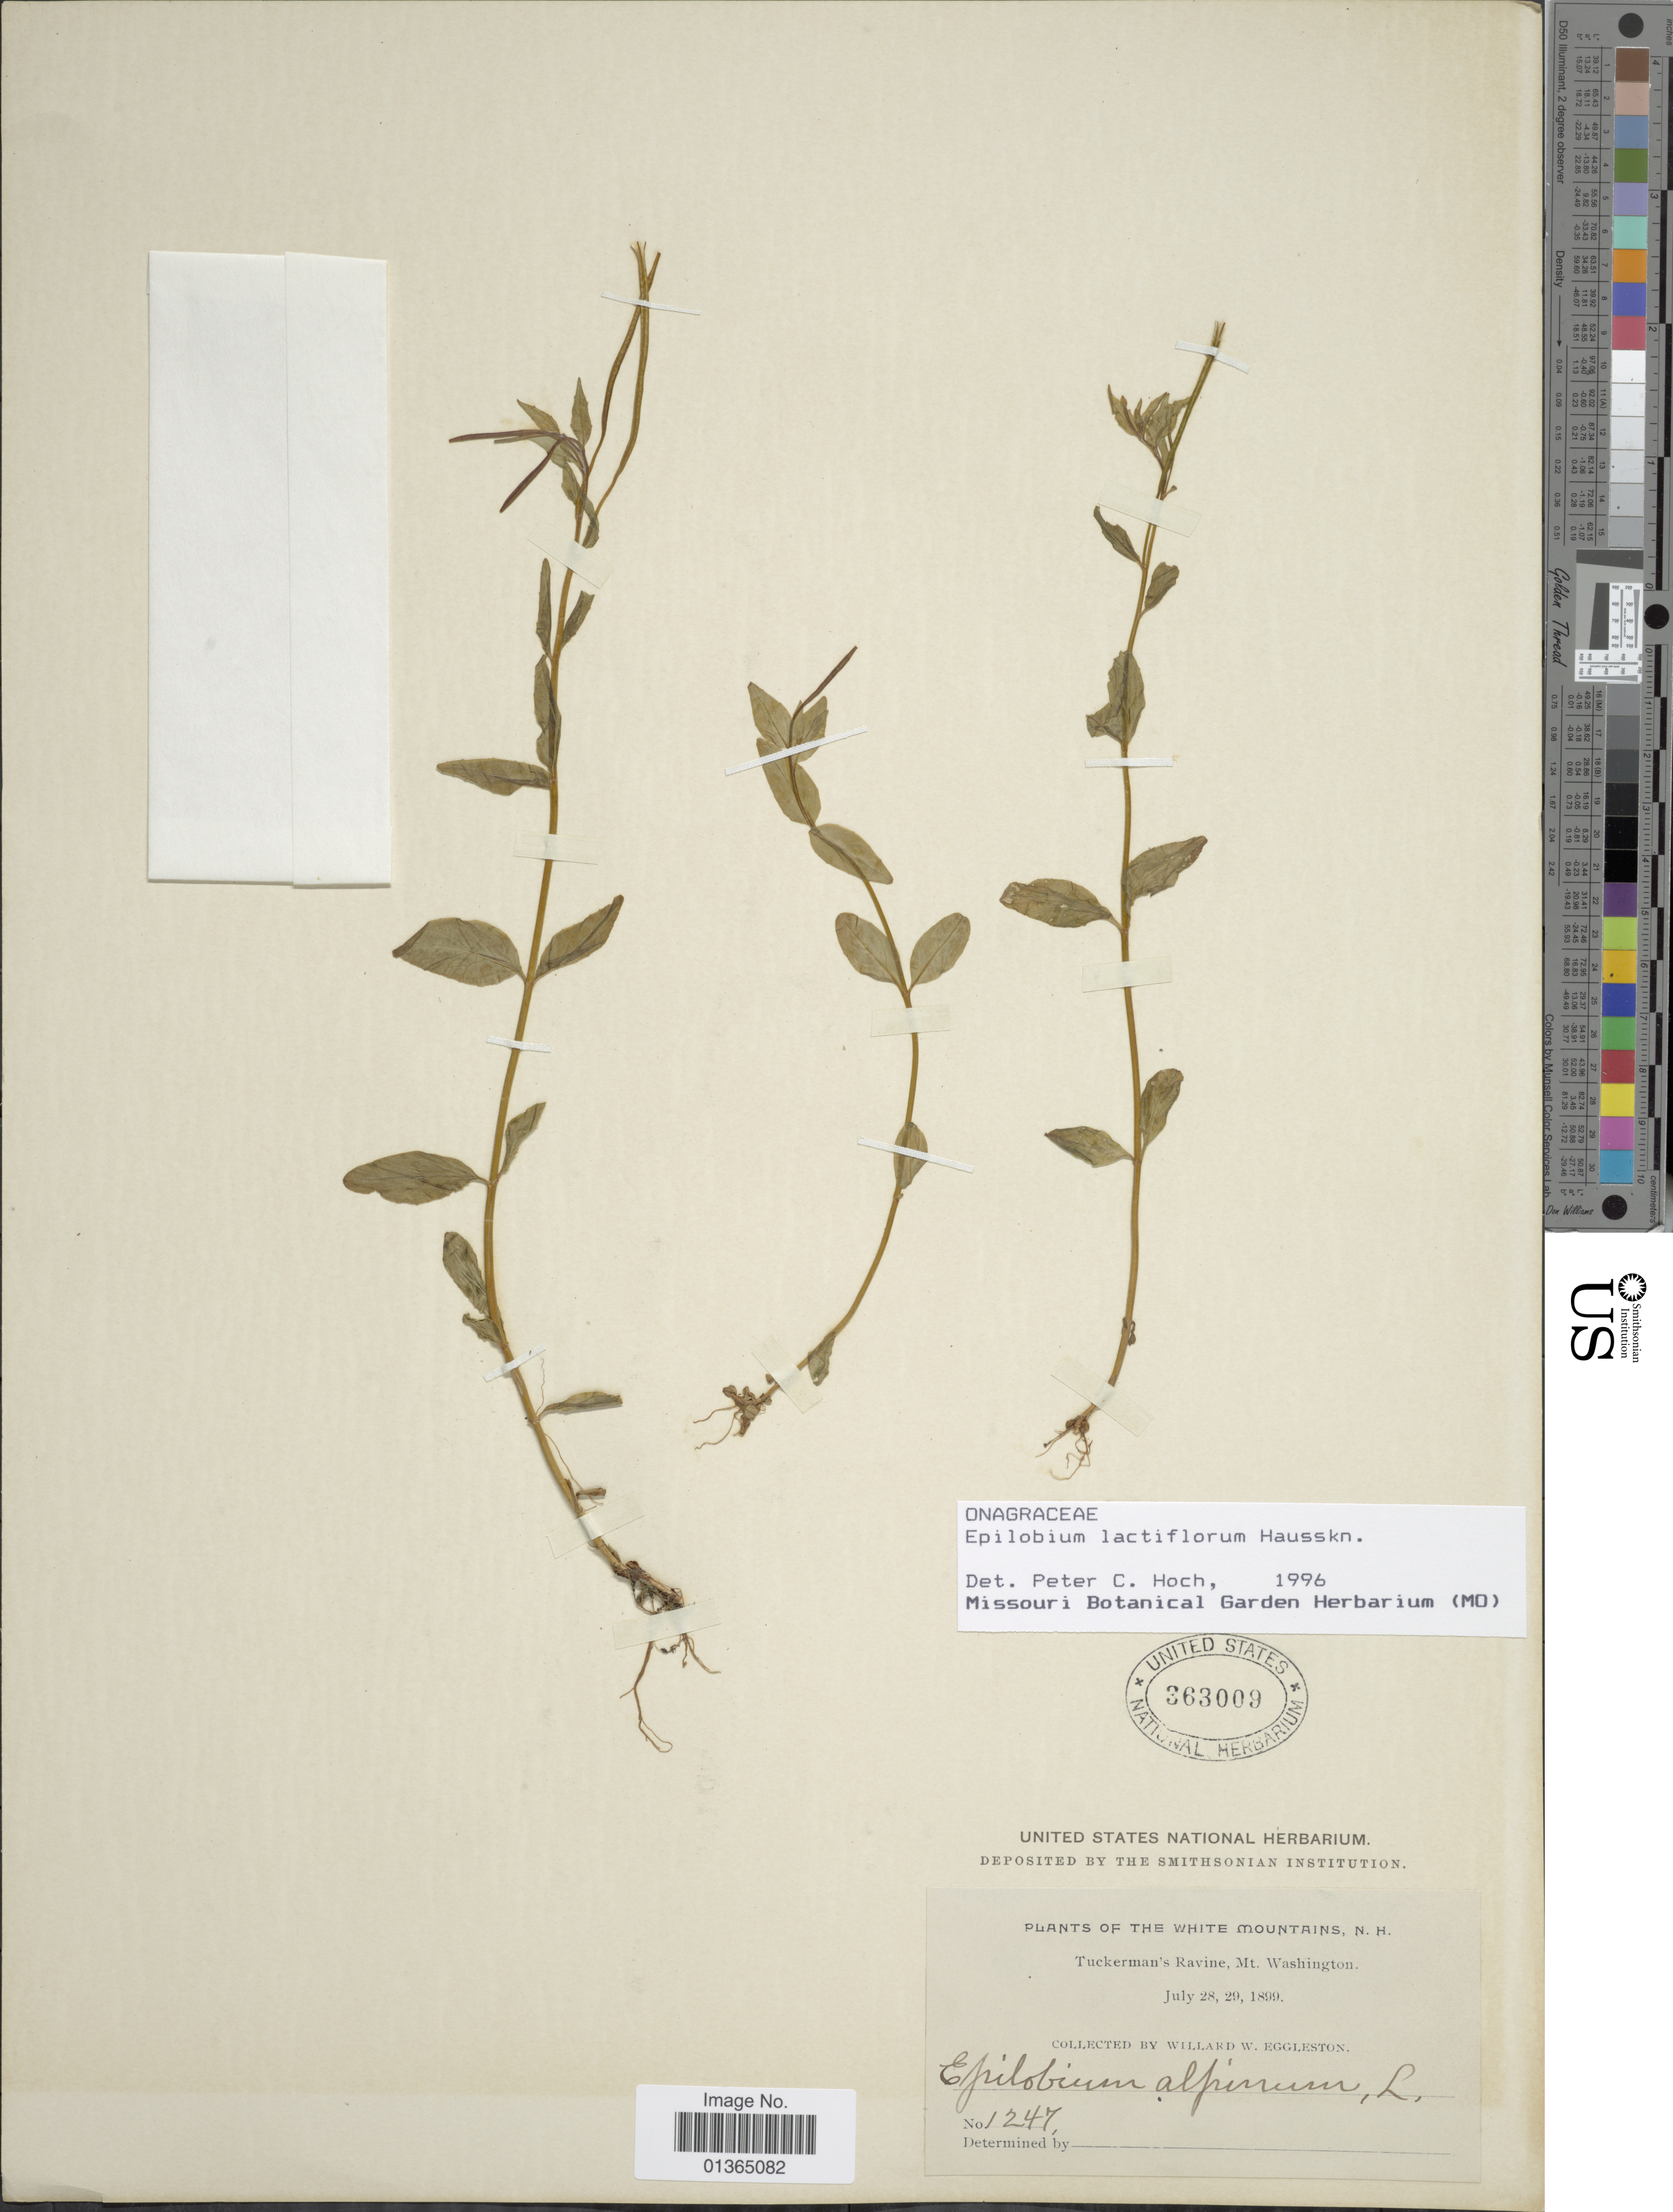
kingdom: Plantae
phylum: Tracheophyta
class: Magnoliopsida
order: Myrtales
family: Onagraceae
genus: Epilobium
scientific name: Epilobium lactiflorum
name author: Hausskn.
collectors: W. W. Eggleston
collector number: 1247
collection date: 1899-07-28/1899-07-29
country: United States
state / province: New Hampshire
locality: White Mountains. Tuckerman's Ravine, Mt. Washington.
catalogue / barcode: US 363009